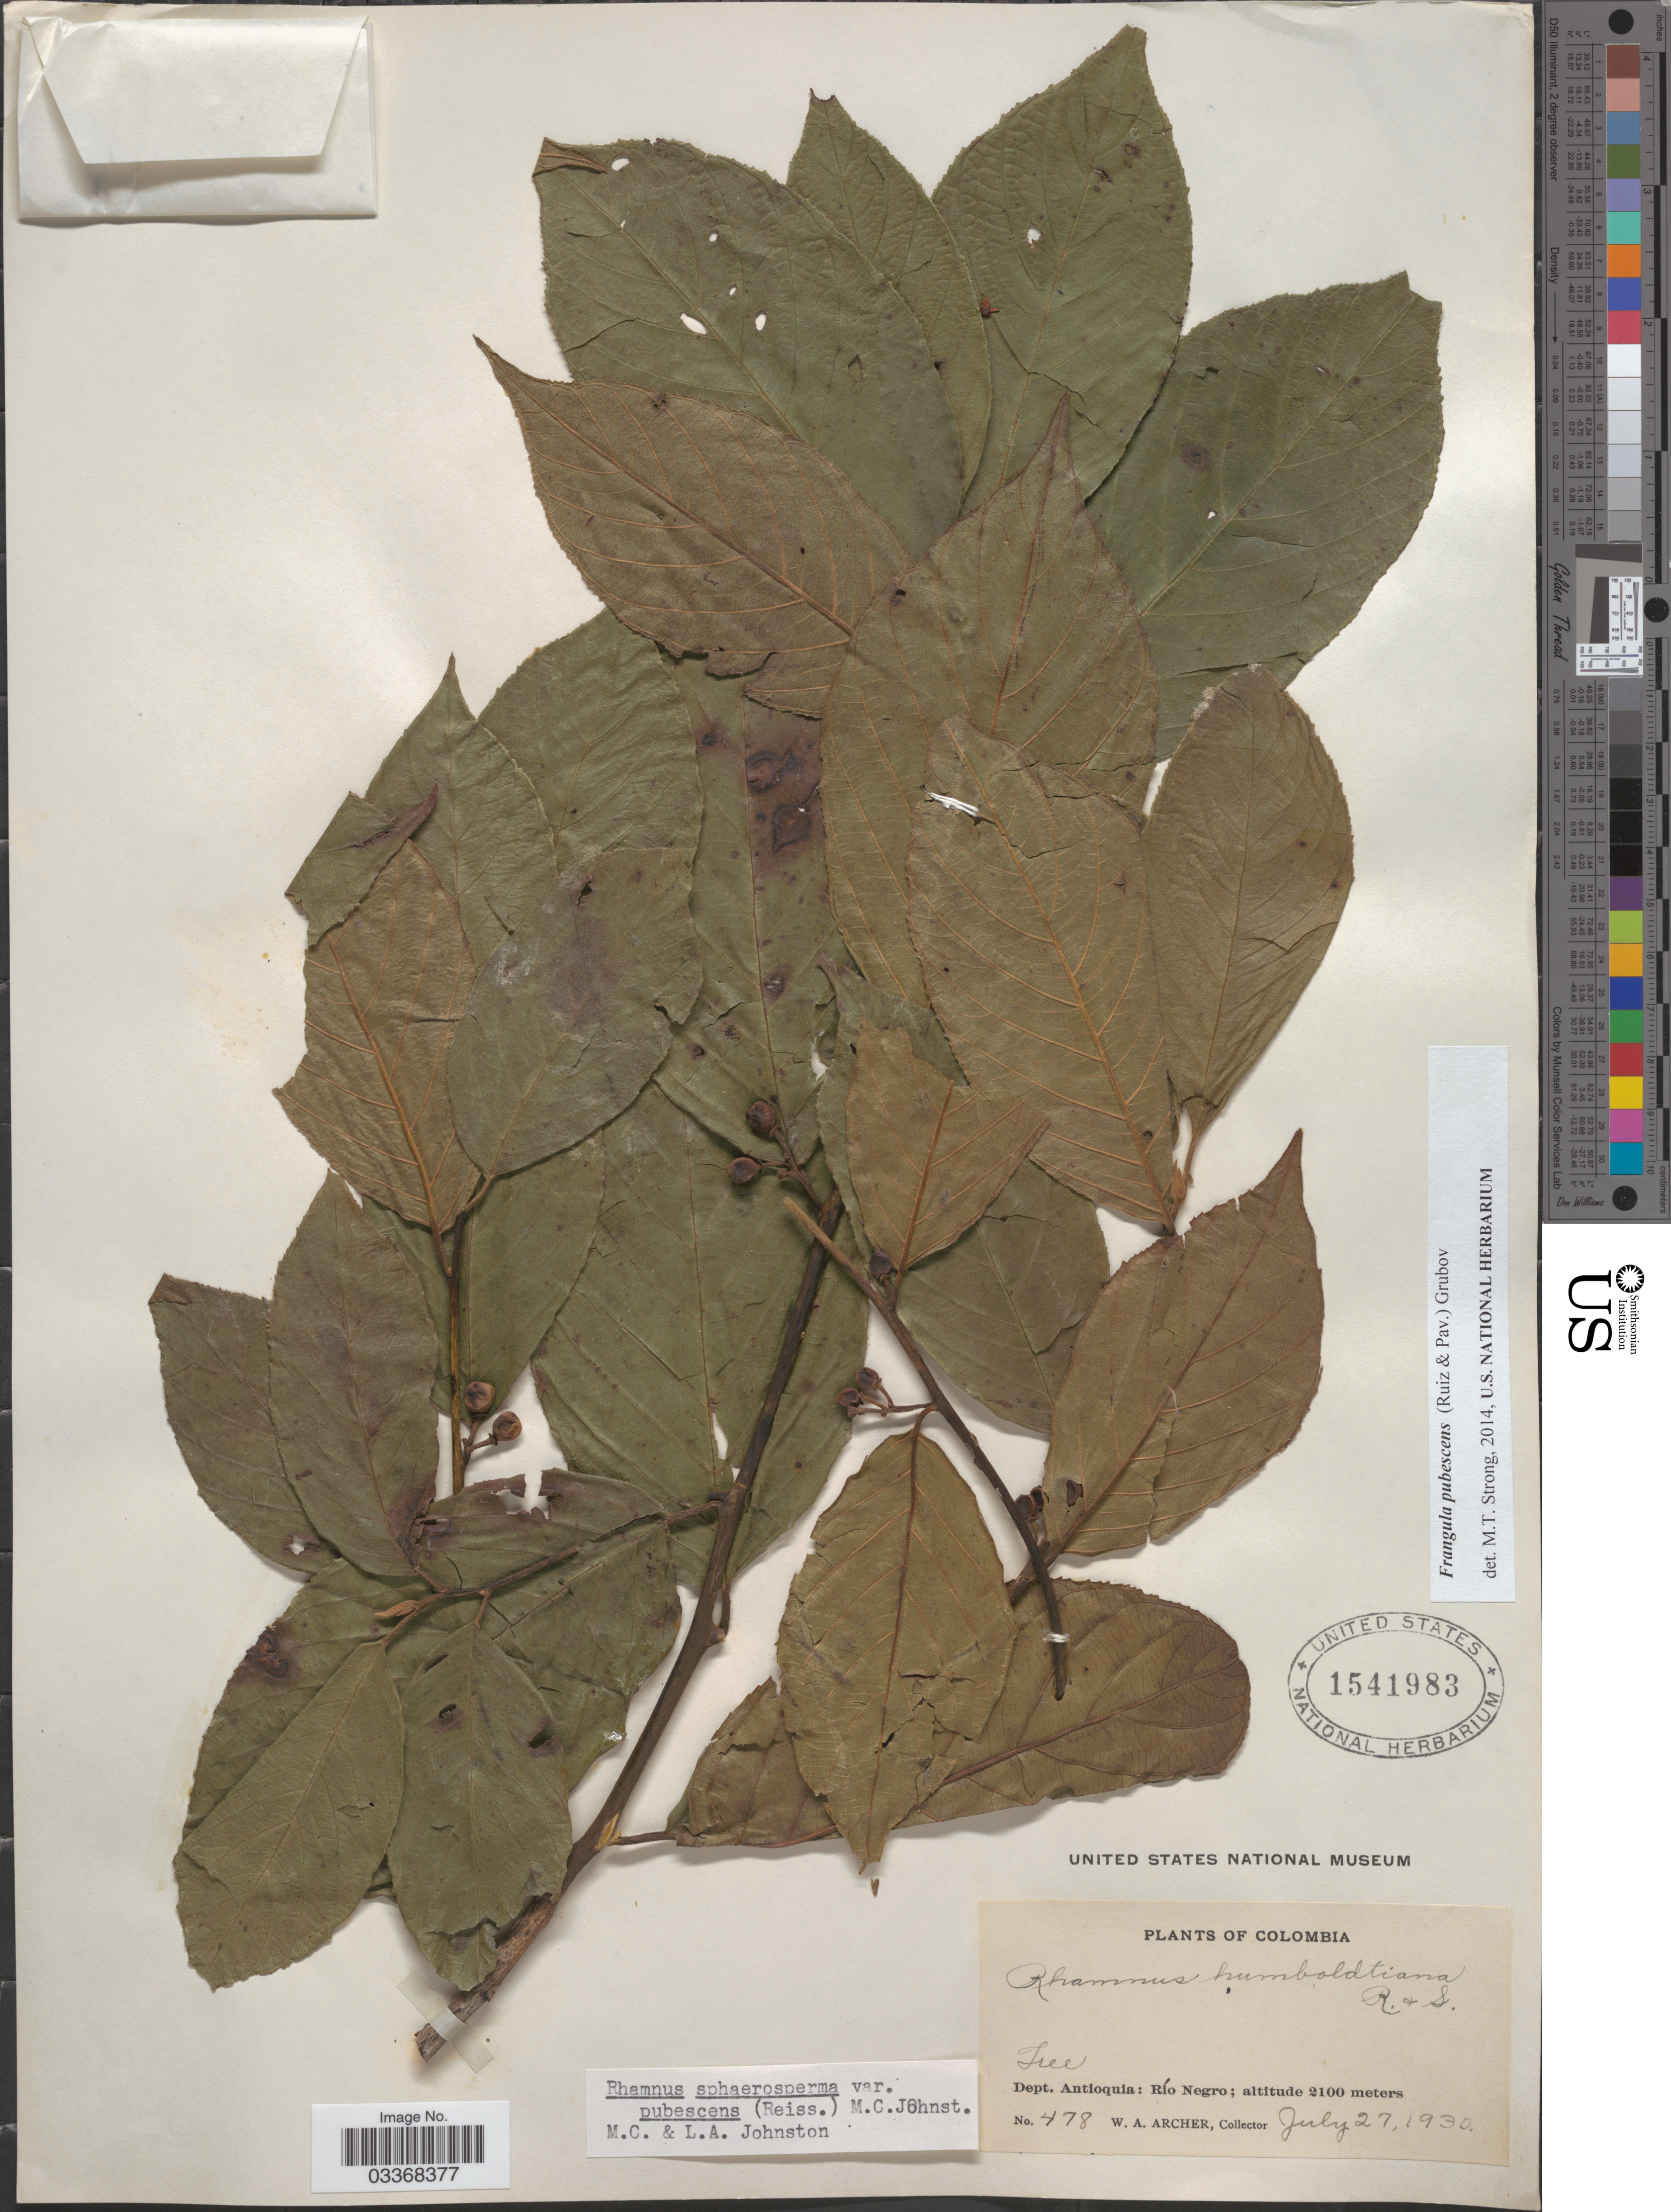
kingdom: Plantae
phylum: Tracheophyta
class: Magnoliopsida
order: Rosales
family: Rhamnaceae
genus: Frangula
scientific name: Frangula pubescens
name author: (Ruiz & Pav.) Grubov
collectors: W. Archer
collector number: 478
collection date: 1930-07-27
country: Colombia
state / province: Antioquia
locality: Dept. Antioquia: Río Negro.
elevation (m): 2100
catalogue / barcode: US 1541983